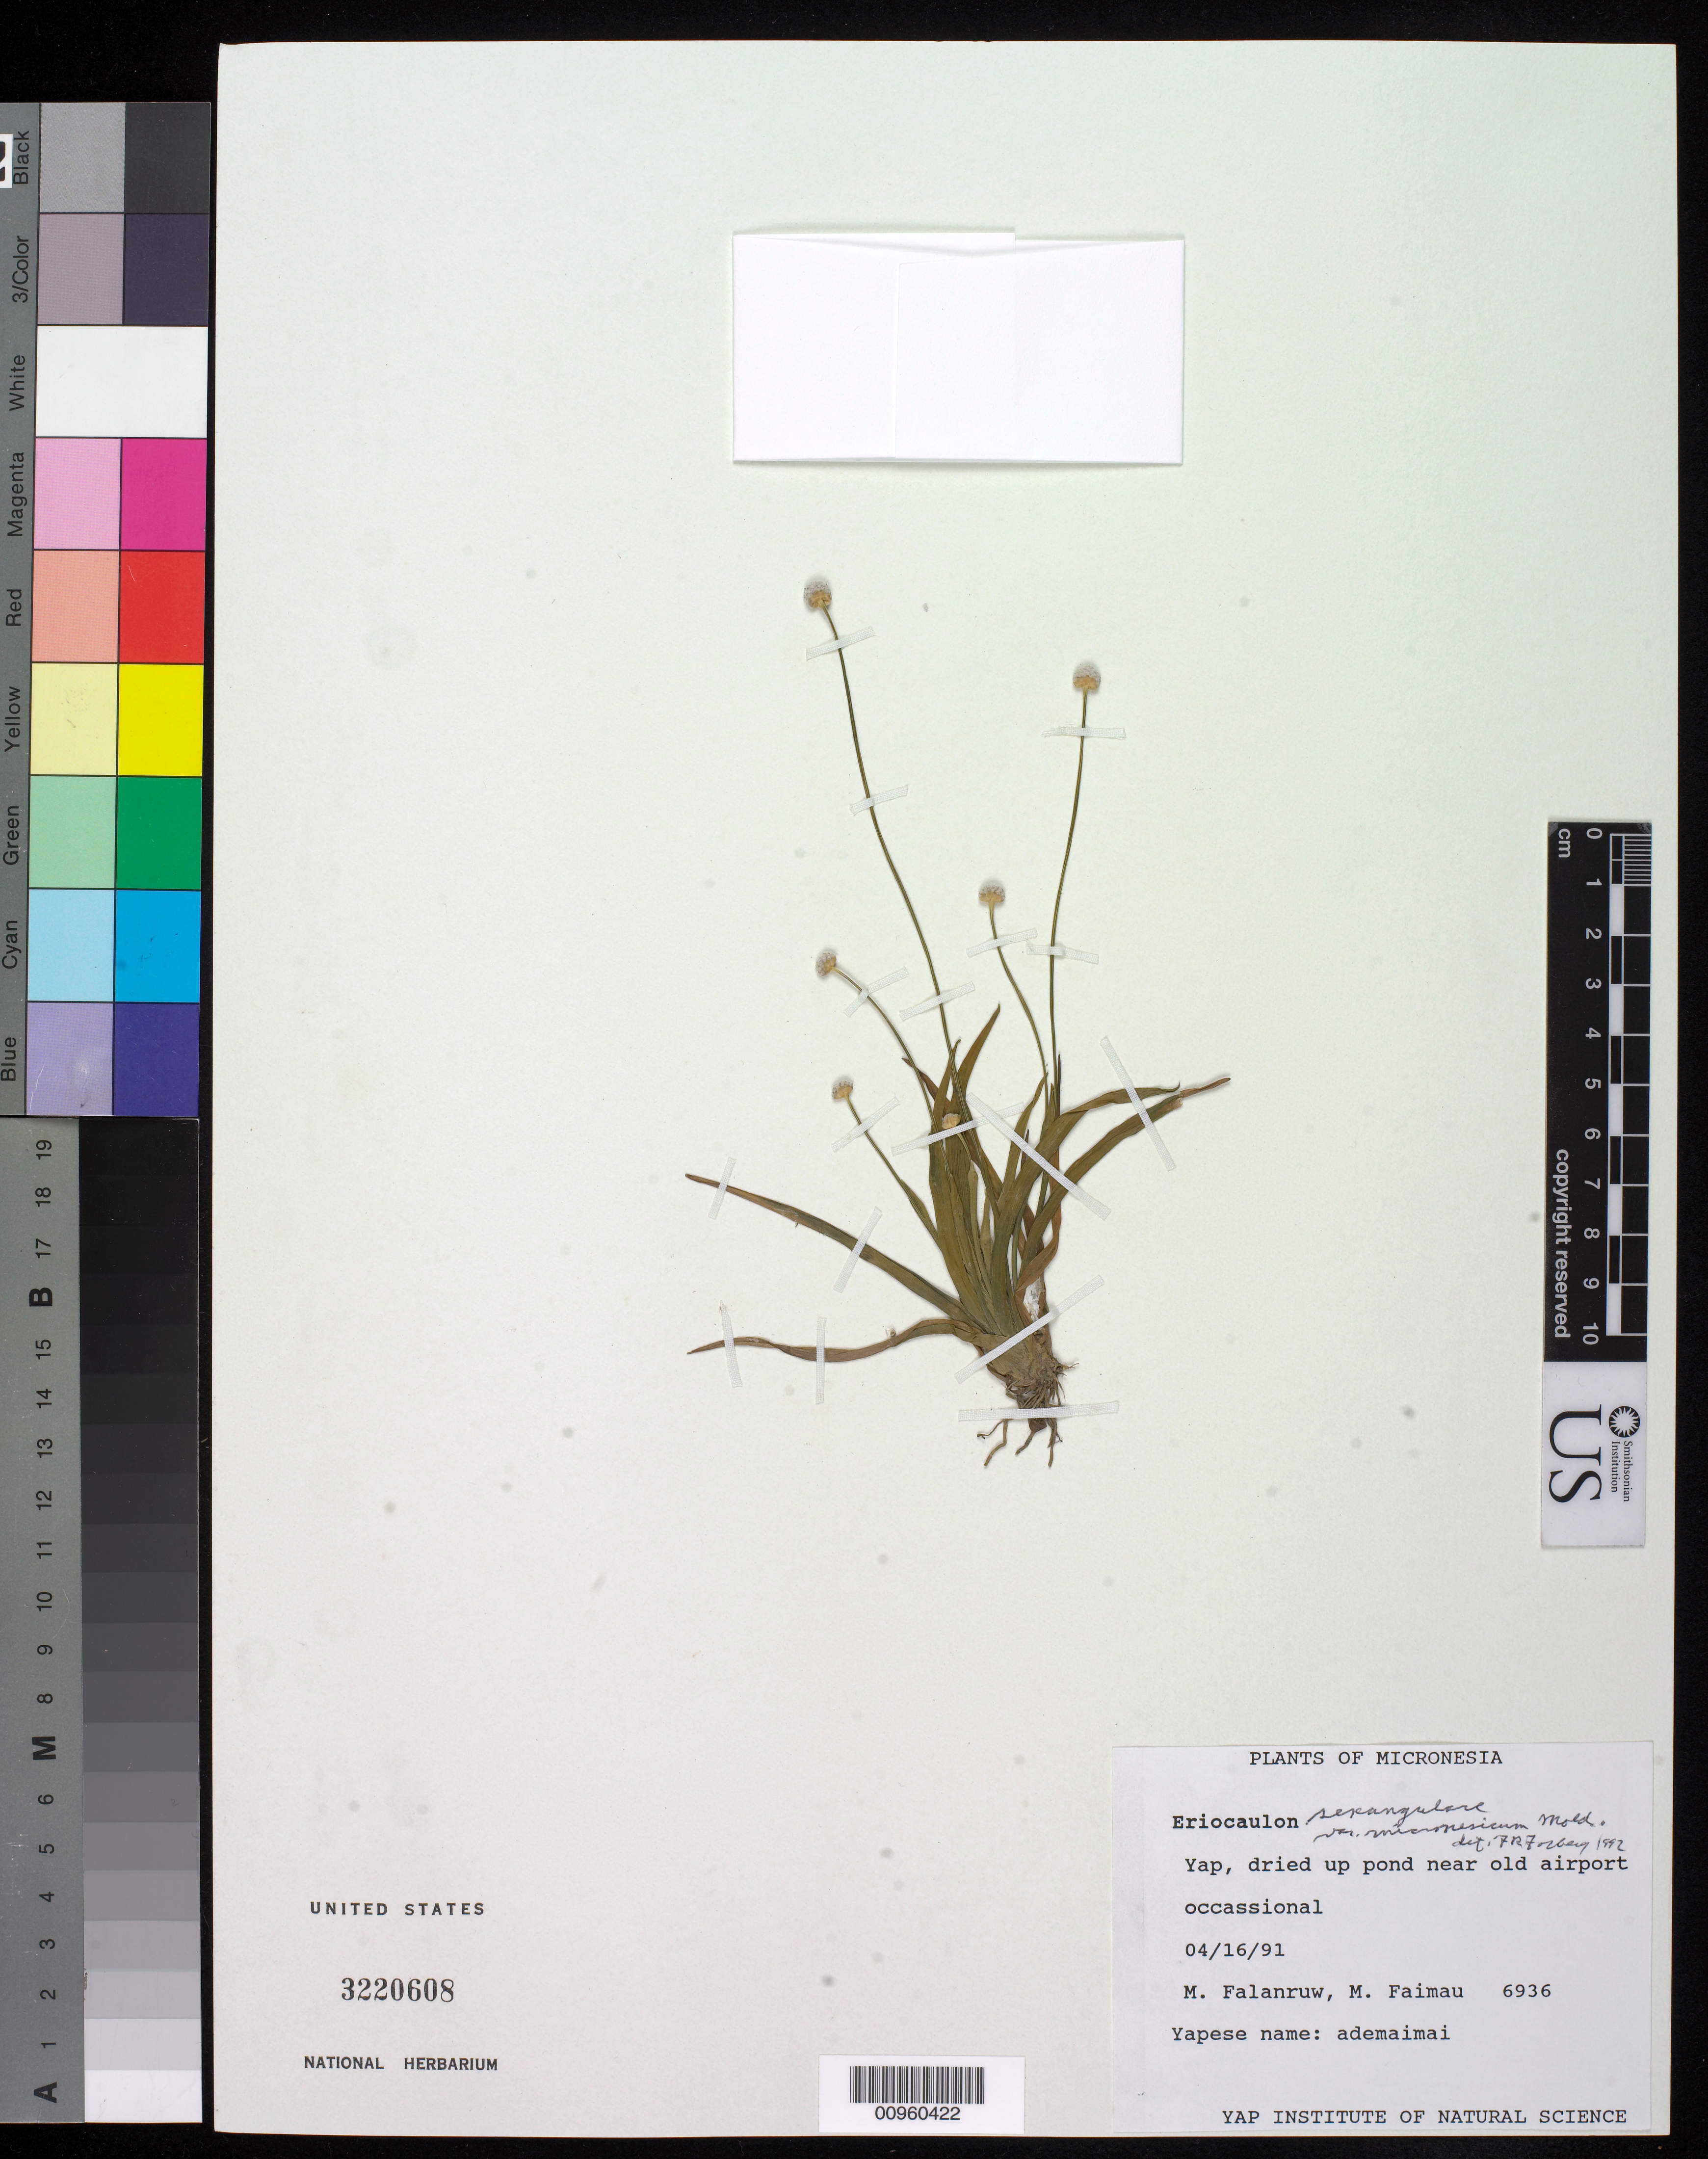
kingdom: Plantae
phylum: Tracheophyta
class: Liliopsida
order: Poales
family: Eriocaulaceae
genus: Eriocaulon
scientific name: Eriocaulon sexangulare var. micronesicum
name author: Moldenke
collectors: M. V. Falanruw & M. Faimaw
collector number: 6936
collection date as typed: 16 Apr 1991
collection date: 1991-04-16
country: Micronesia, Federated States of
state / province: Yap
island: Yap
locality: Near old airport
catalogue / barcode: US 3220608